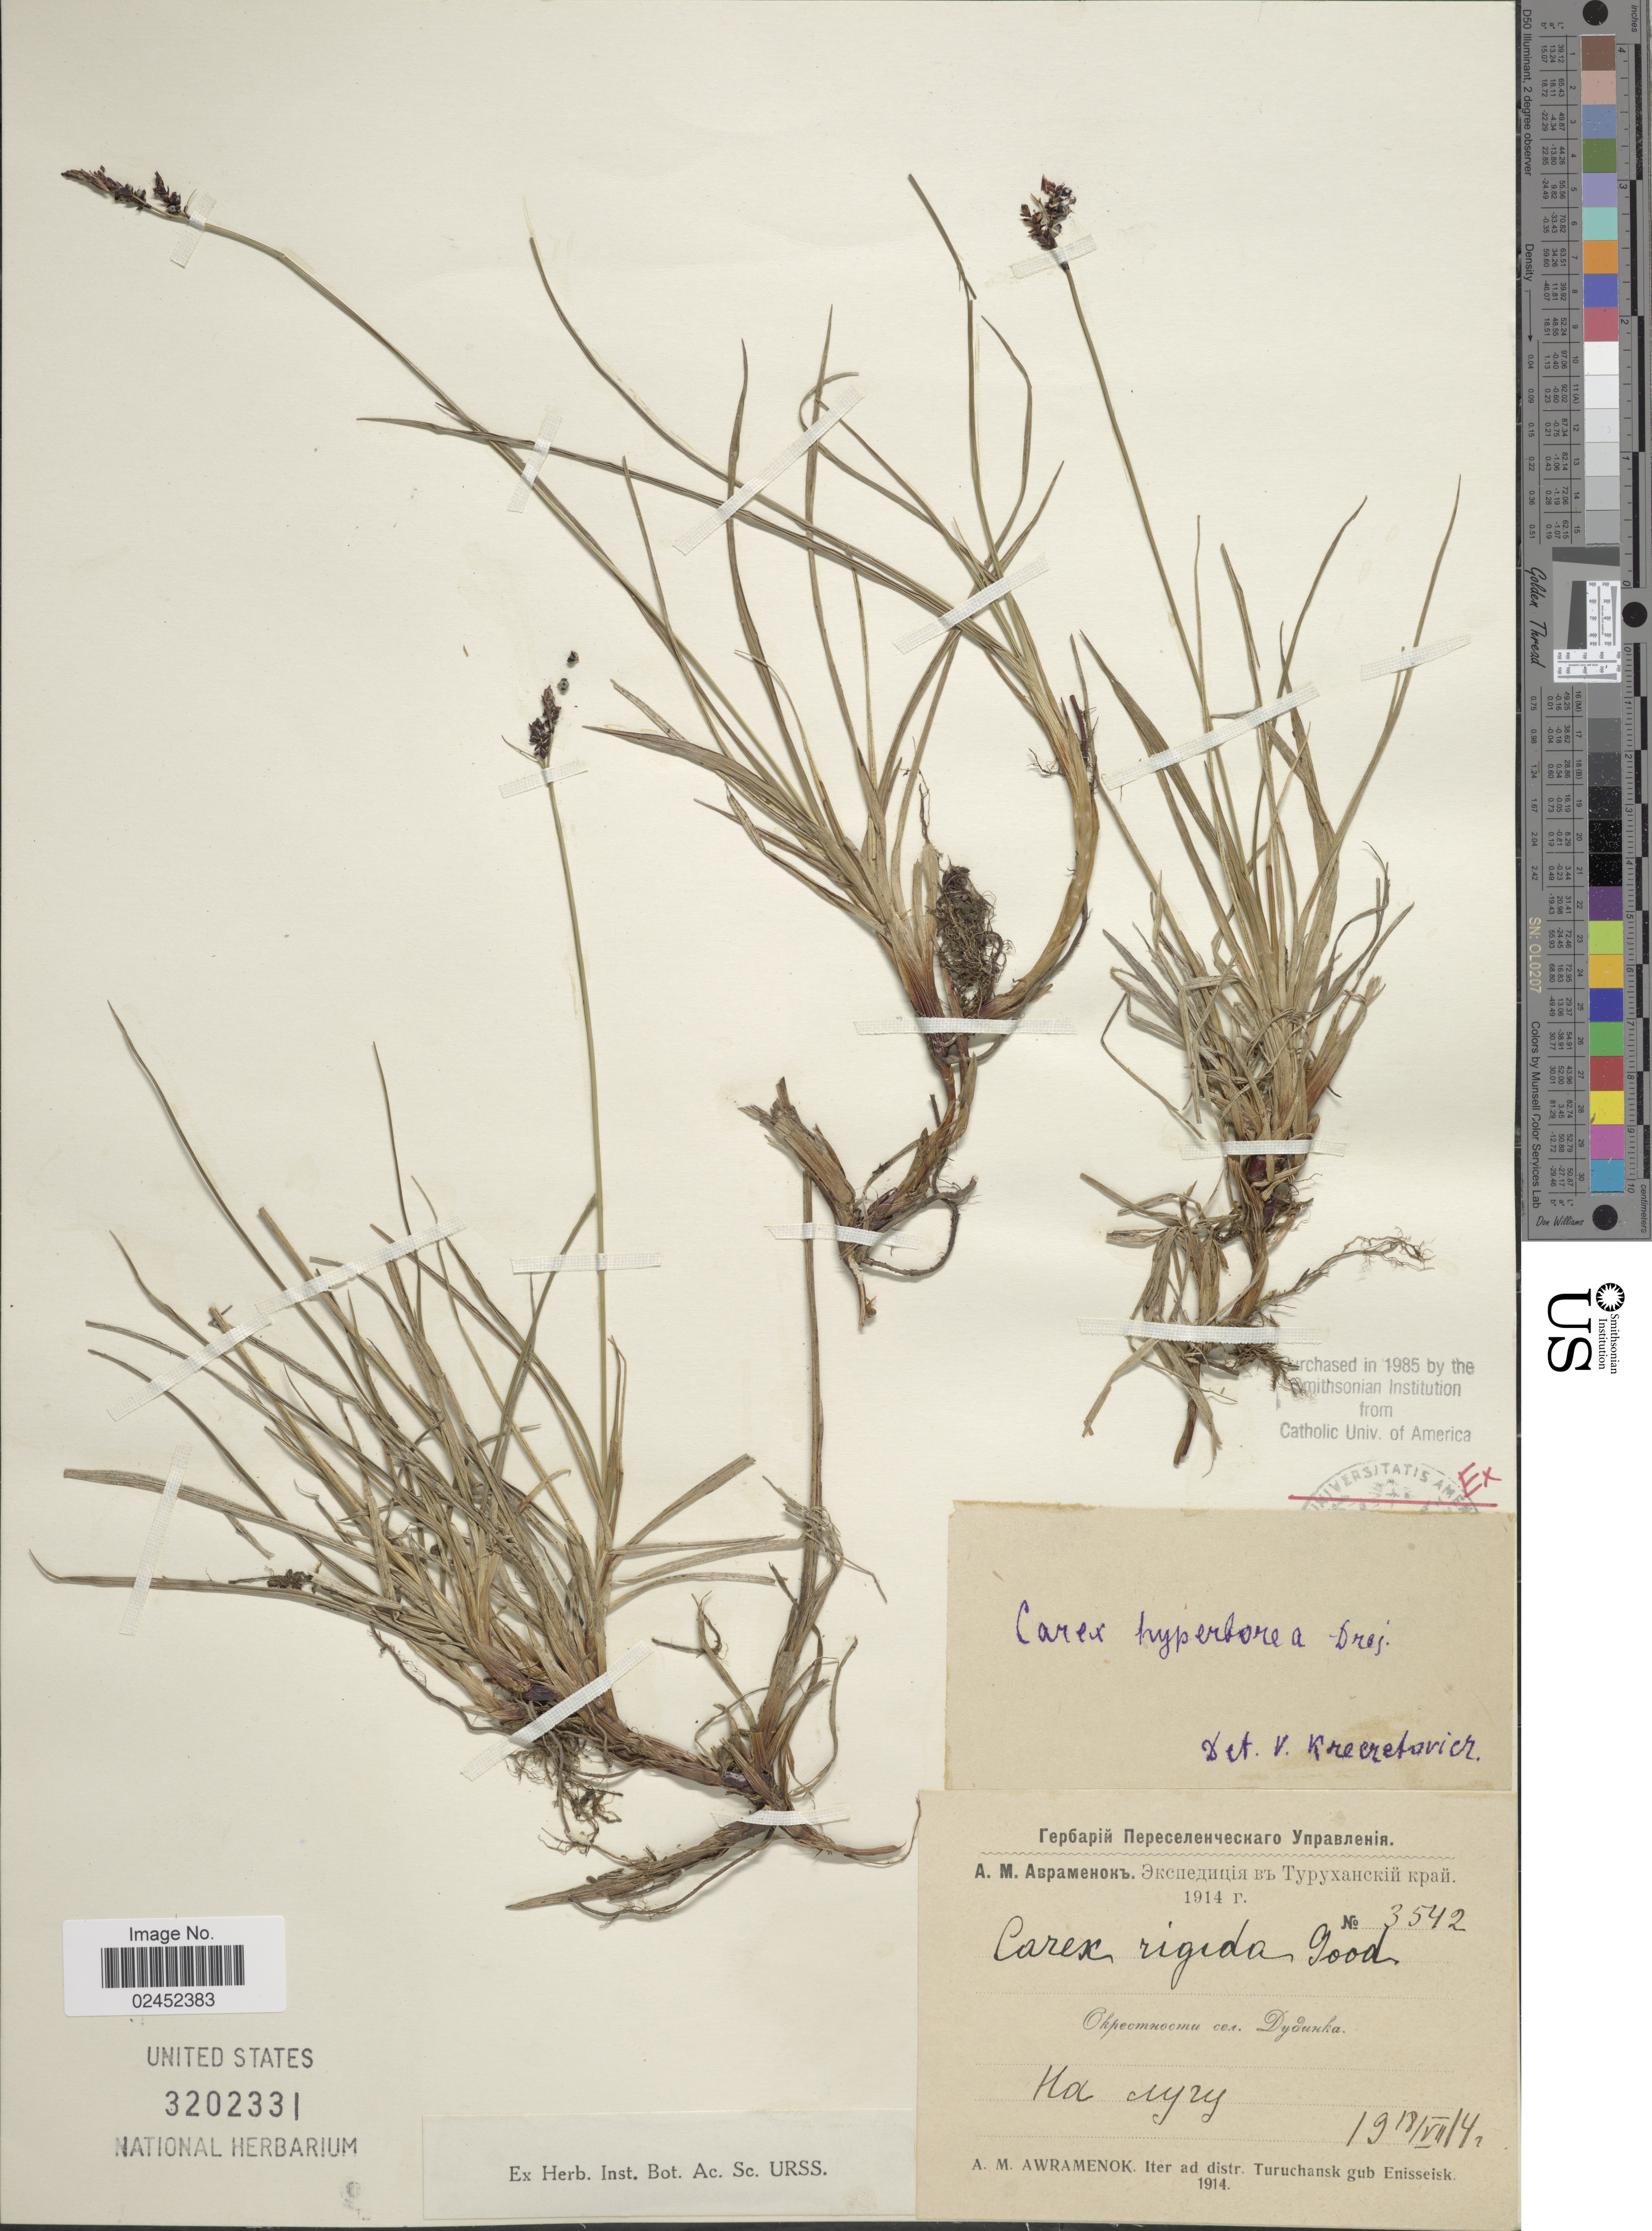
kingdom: Plantae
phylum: Tracheophyta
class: Liliopsida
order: Poales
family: Cyperaceae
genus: Carex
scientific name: Carex dacica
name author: Heuff.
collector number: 3542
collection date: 1914-07-18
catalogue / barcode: US 3202331